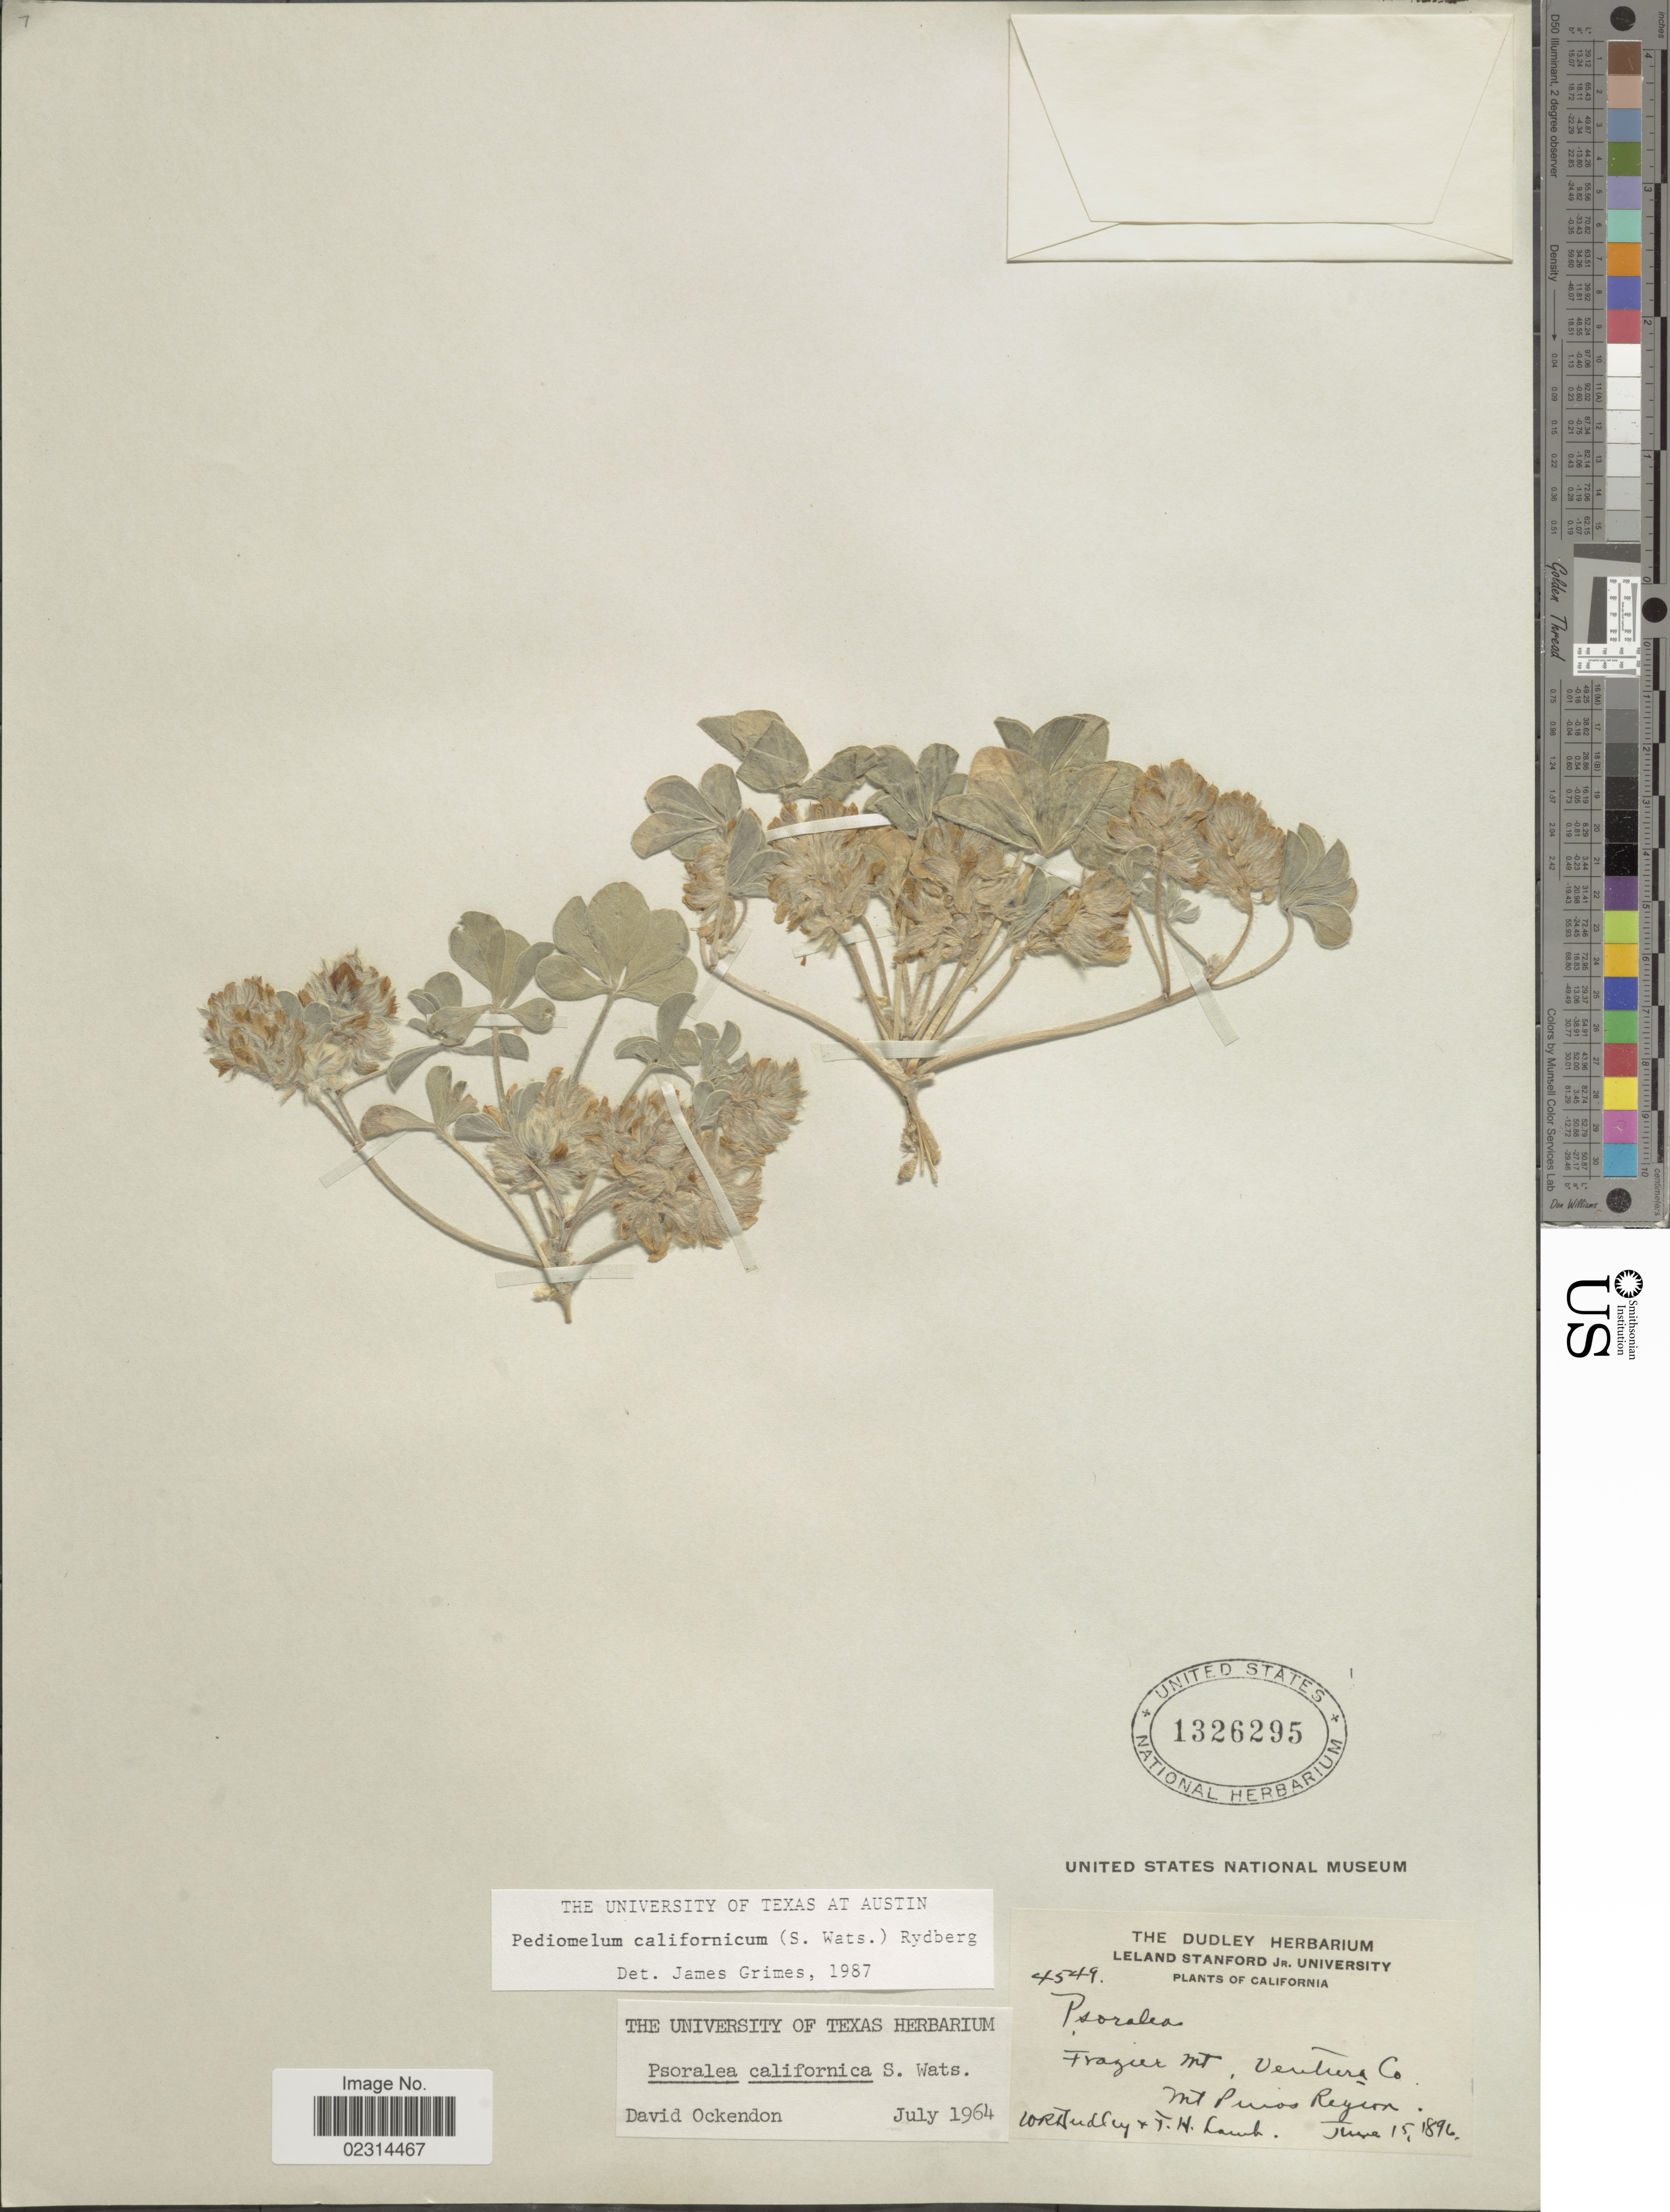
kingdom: Plantae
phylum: Tracheophyta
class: Magnoliopsida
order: Fabales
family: Fabaceae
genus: Pediomelum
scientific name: Pediomelum californicum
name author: (S. Watson) Rydb.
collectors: W. Dudley & F. H. Lamb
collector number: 4549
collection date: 1896-06-15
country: United States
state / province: California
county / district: Ventura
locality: Frazier Mt. Ventura Co. Mt. Pinos Region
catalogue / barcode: US 1326295